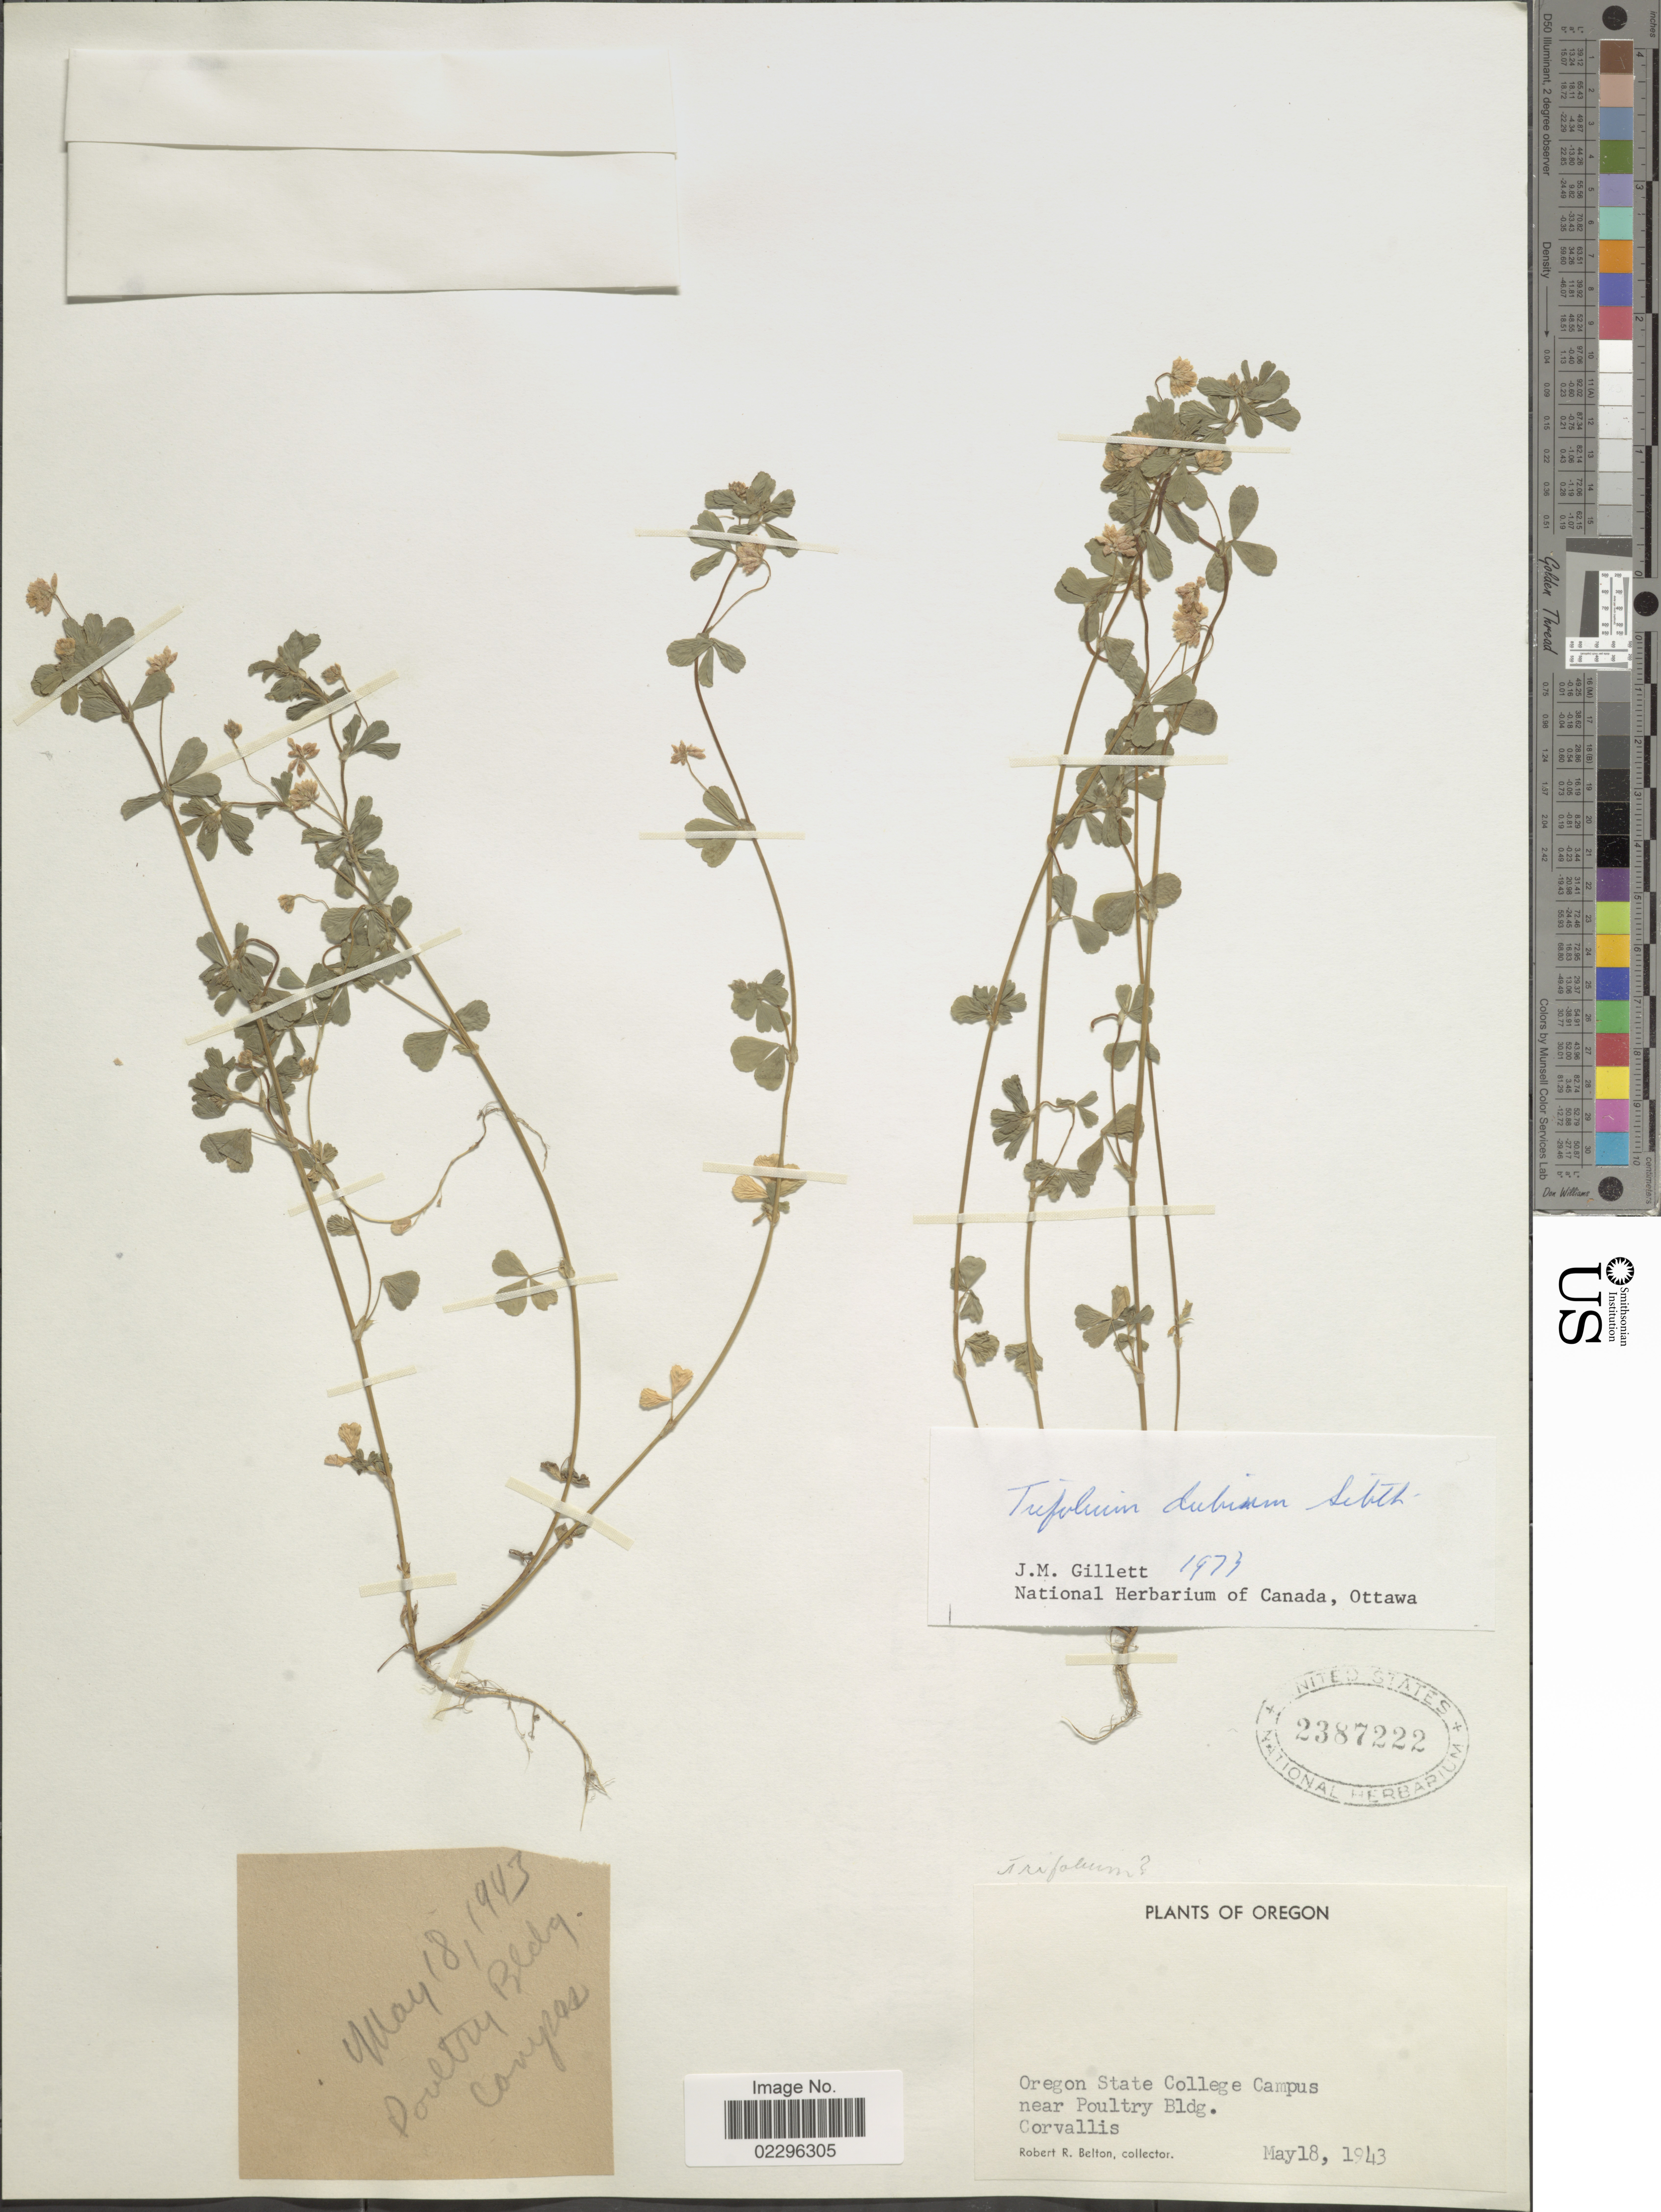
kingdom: Plantae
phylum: Tracheophyta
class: Magnoliopsida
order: Fabales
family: Fabaceae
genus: Trifolium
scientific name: Trifolium dubium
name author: Sibth.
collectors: R. Belton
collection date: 1943-05-18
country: United States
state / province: Oregon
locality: Oregon State College Campus near Poultry Bldg. Corvallis.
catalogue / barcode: US 2387222